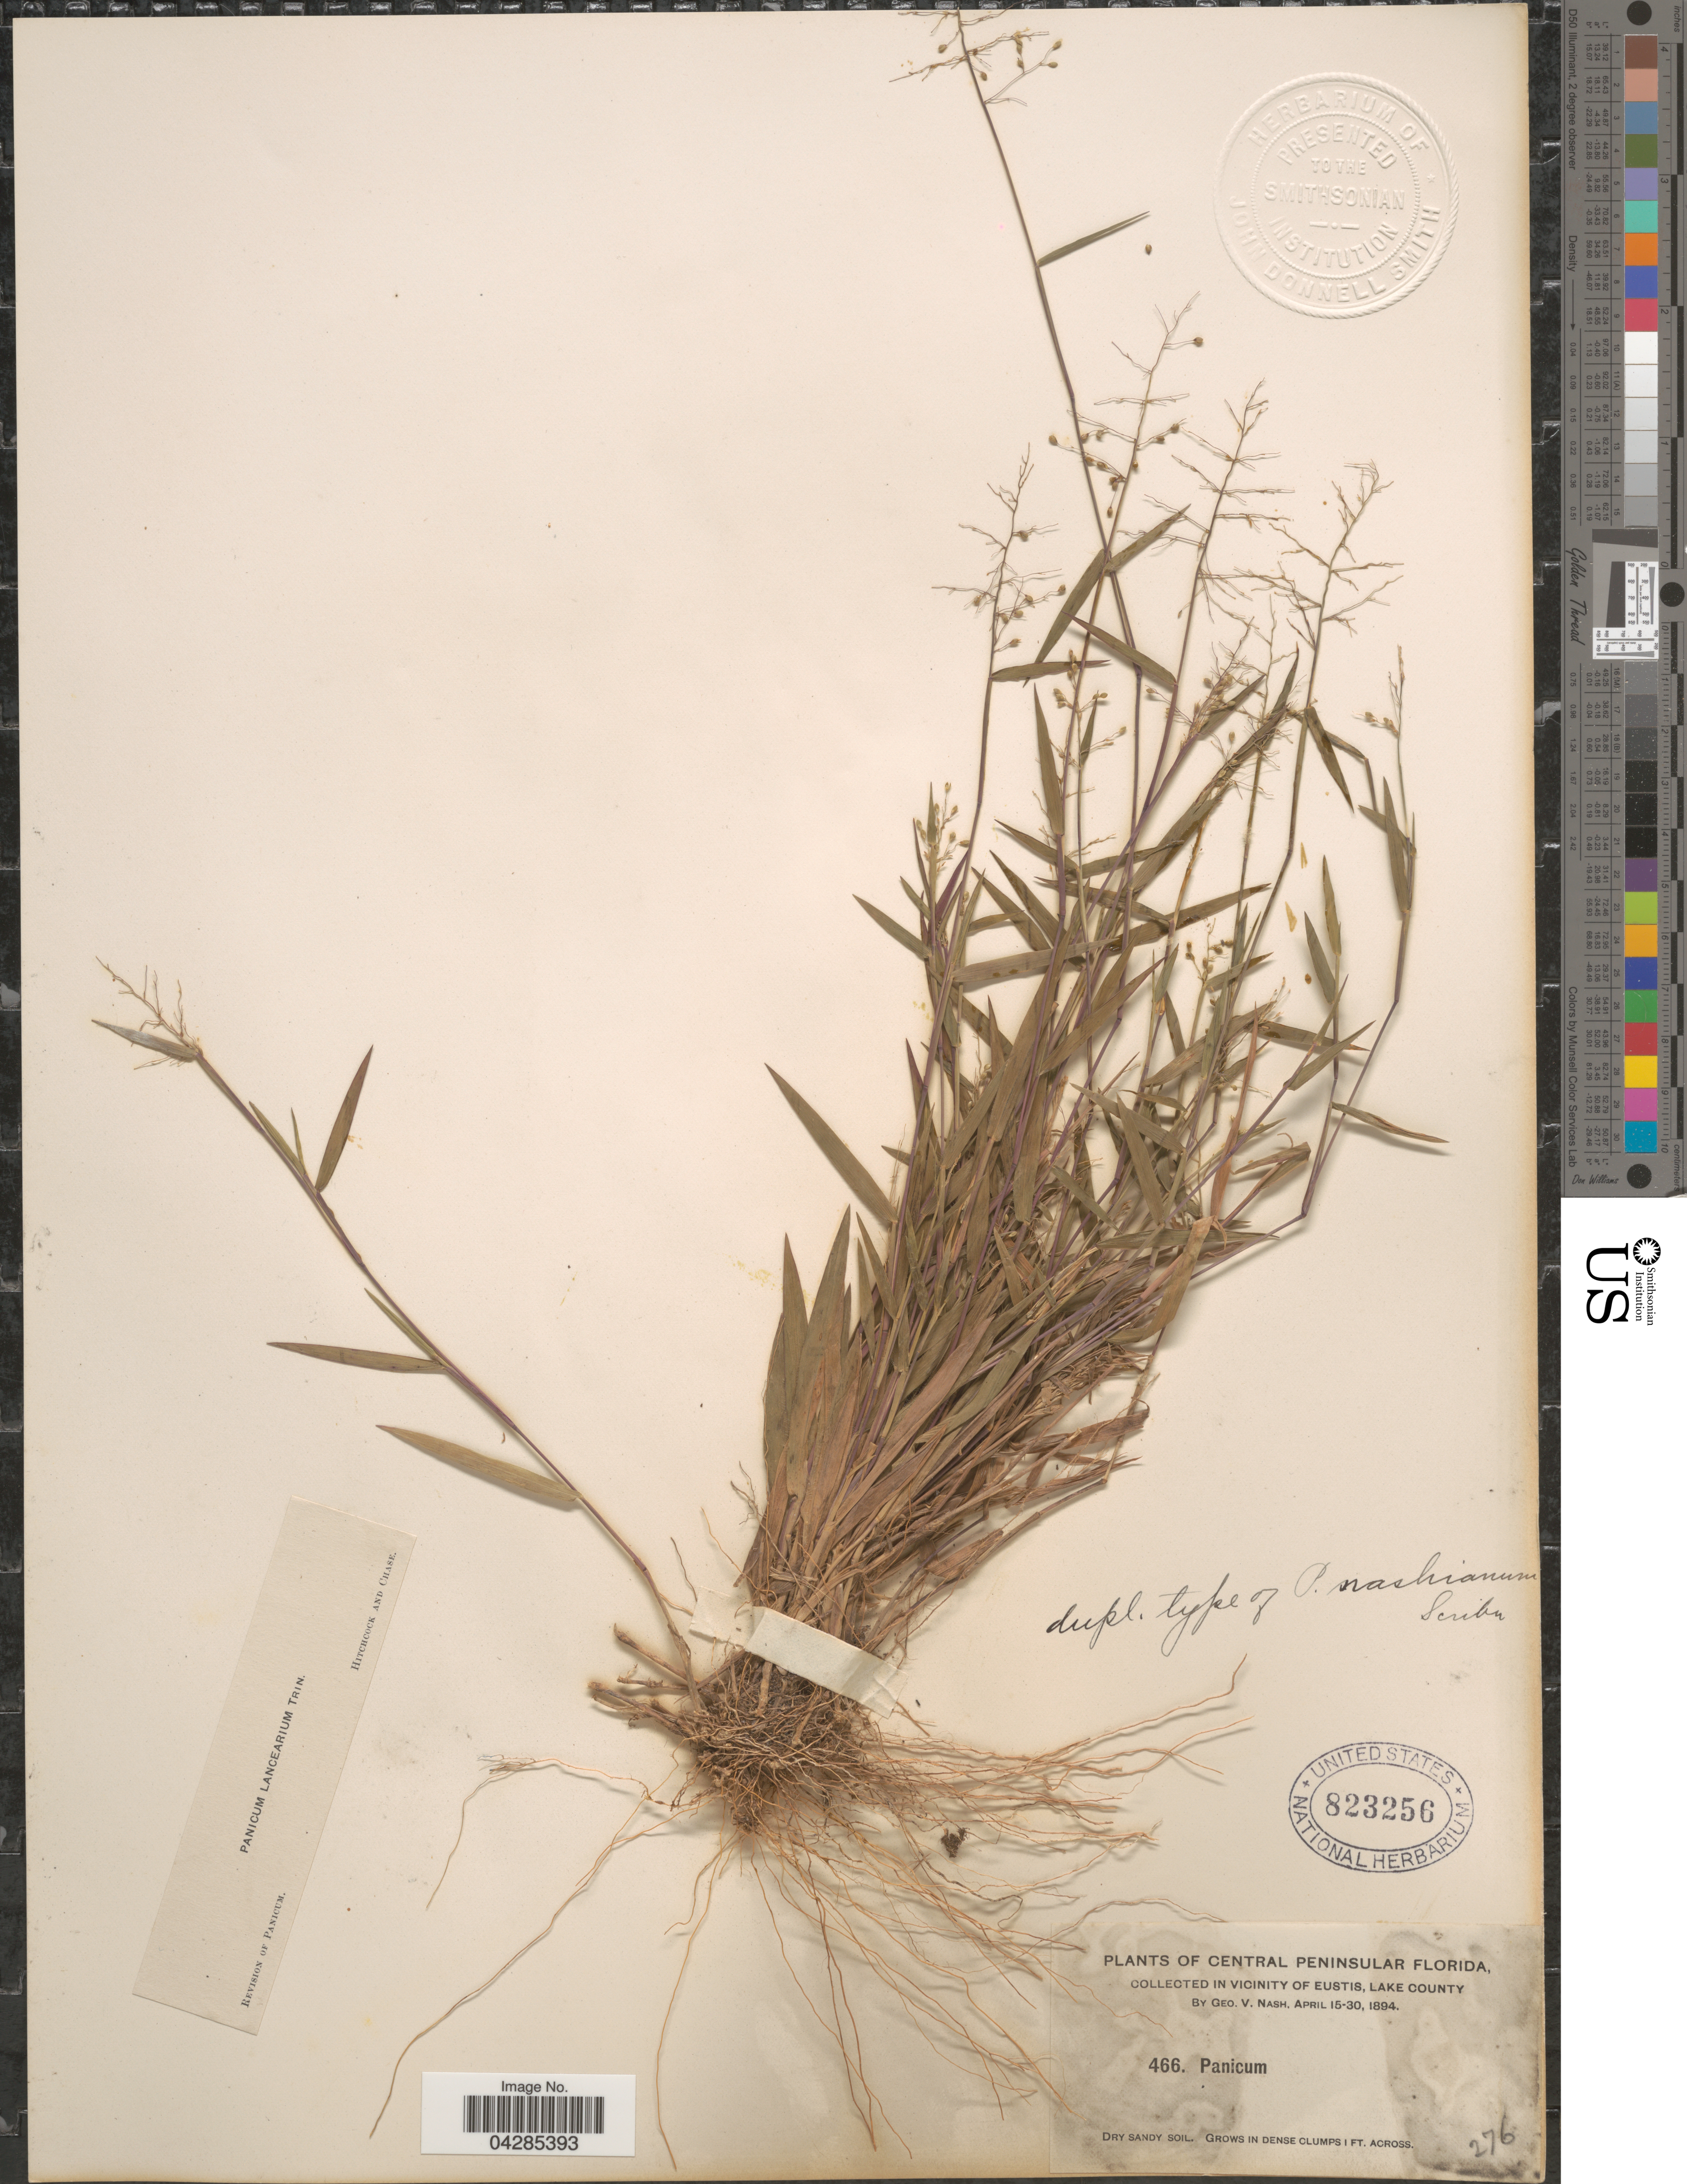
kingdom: Plantae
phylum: Tracheophyta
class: Liliopsida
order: Poales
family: Poaceae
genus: Dichanthelium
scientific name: Dichanthelium portoricense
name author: (Desv. ex Ham.) B.F. Hansen & Wunderlin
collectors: G. V. Nash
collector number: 466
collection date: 1894-04-15/1894-04-30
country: United States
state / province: Florida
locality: Central Peninsular Florida. In vicinity of Eustis, Lake County. In dense clumps i ft. across.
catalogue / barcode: US 823256